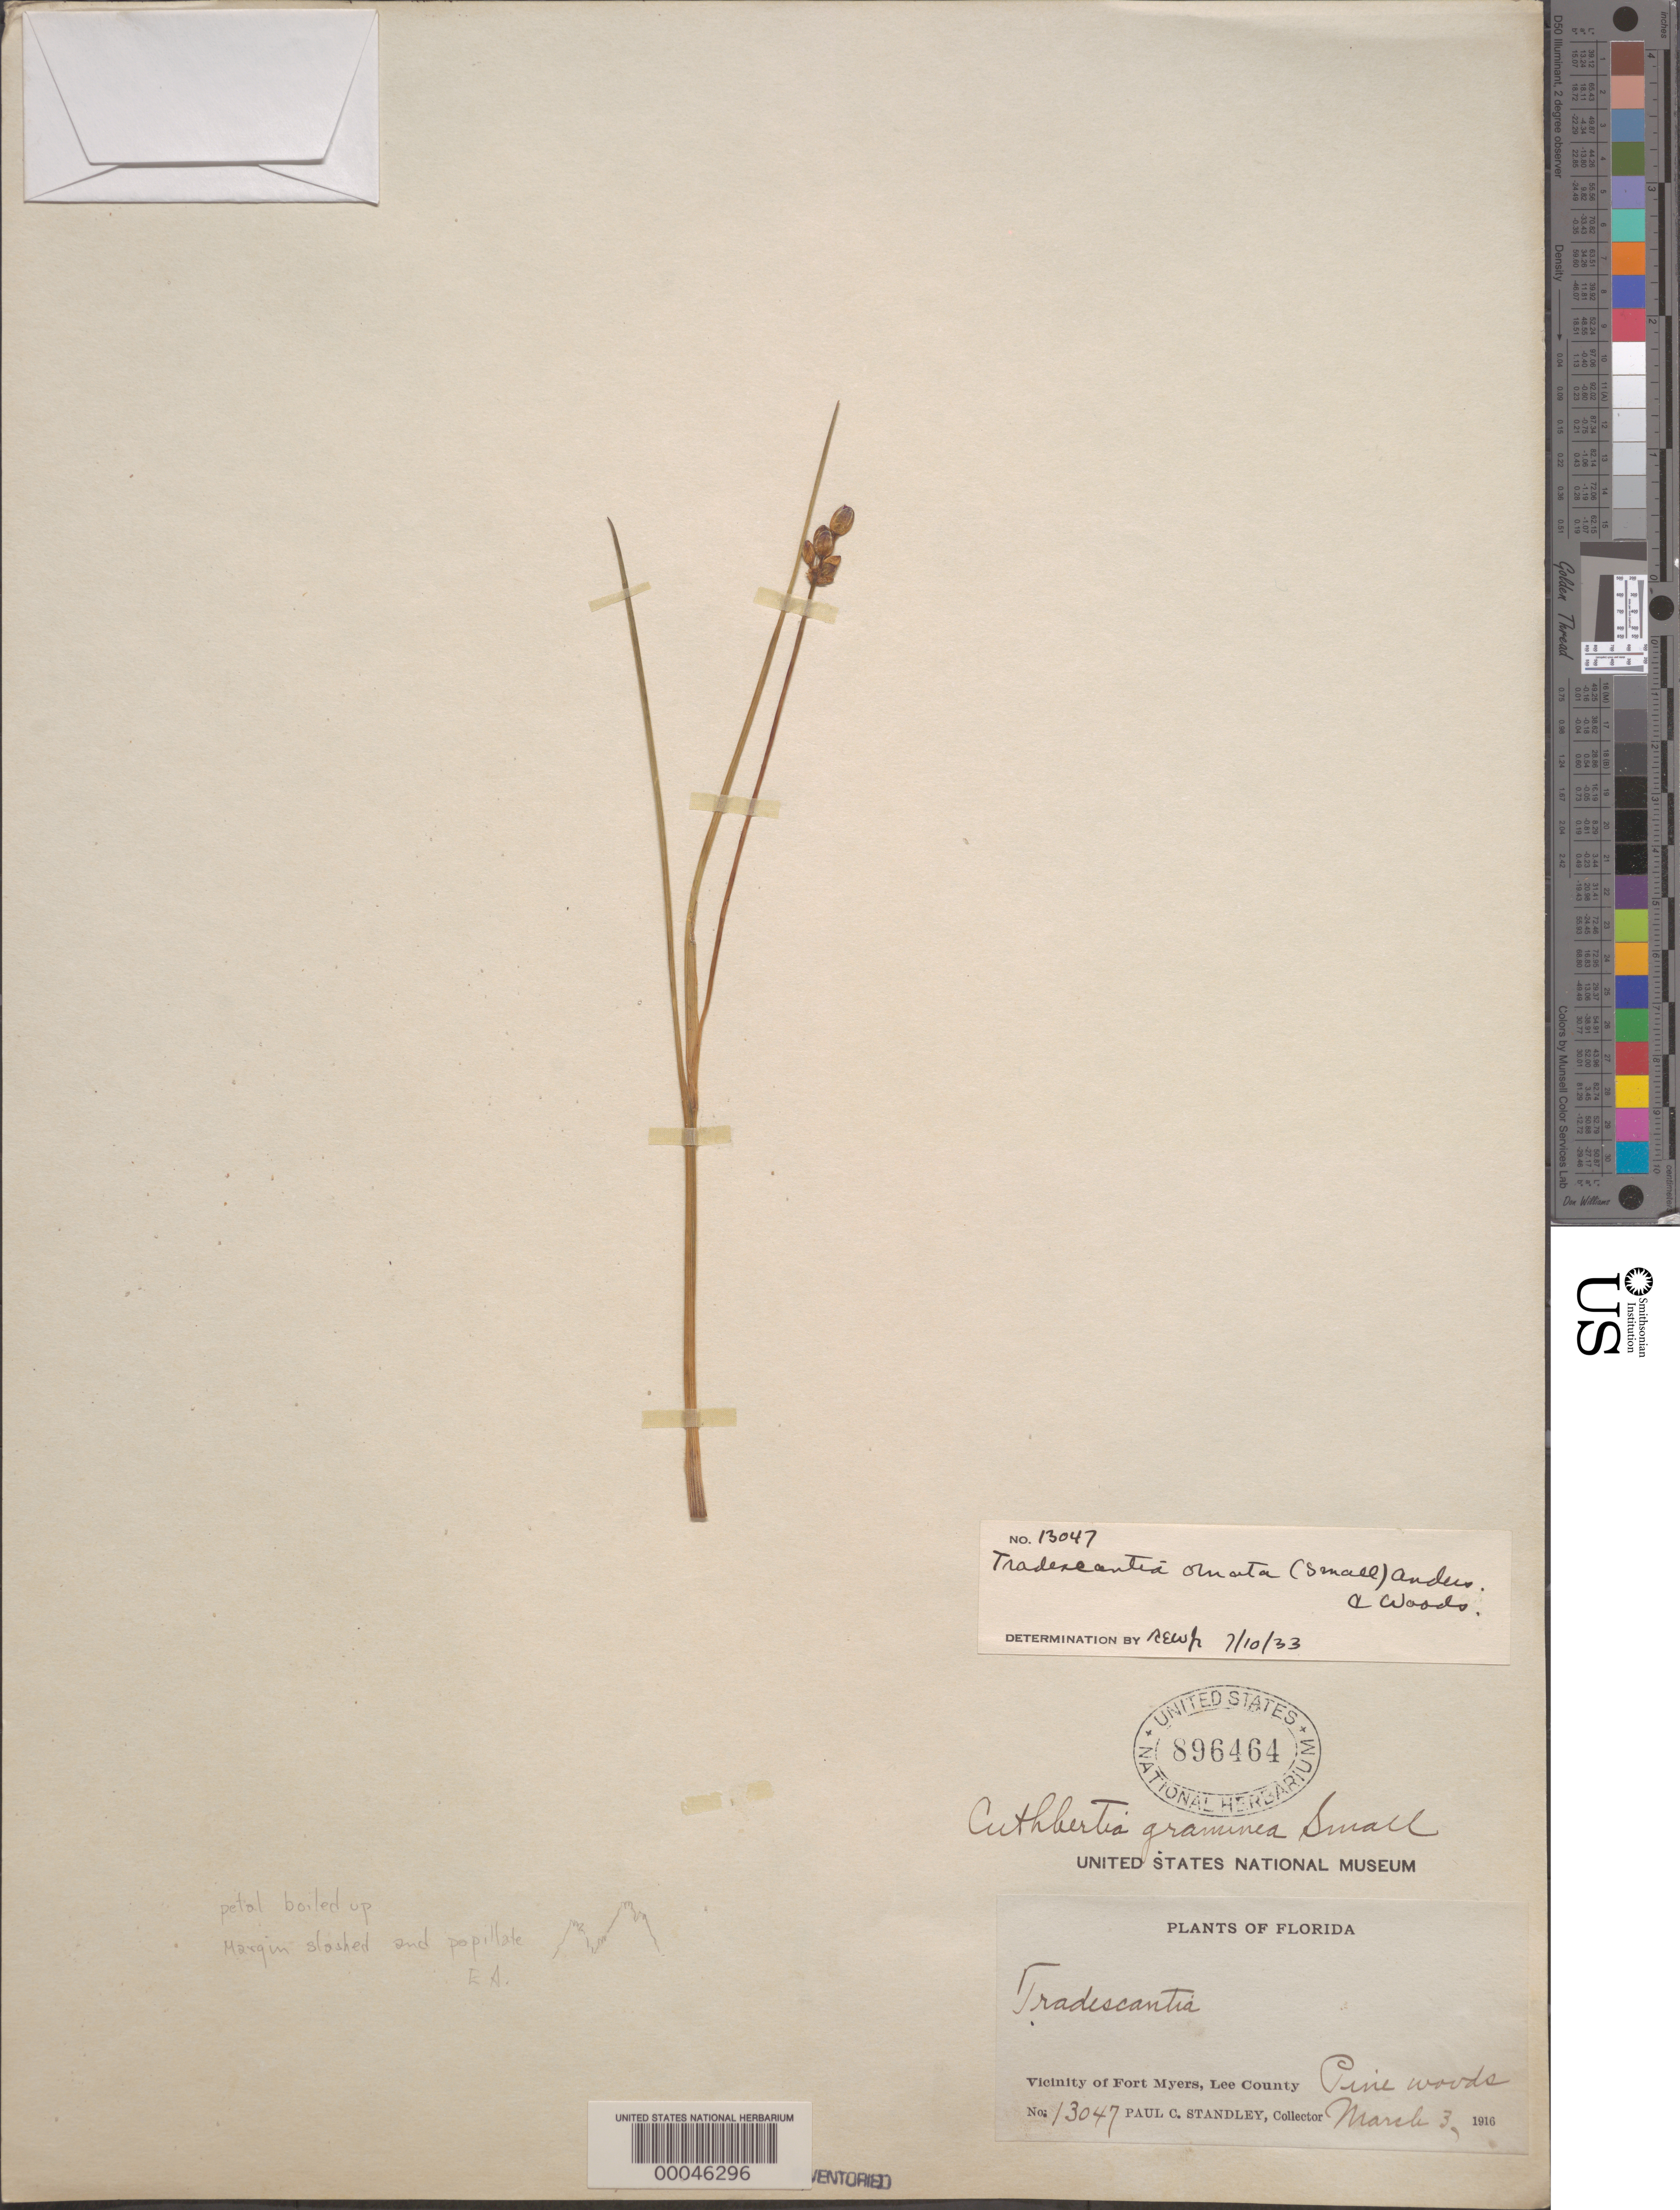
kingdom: Plantae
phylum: Tracheophyta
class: Liliopsida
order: Commelinales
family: Commelinaceae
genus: Cuthbertia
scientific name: Cuthbertia ornata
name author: Small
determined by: Strong, Mark T., (BOT), Smithsonian Institution - National Museum of Natural History (UNITED STATES)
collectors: P. C. Standley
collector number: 13047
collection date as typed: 03 Mar 1916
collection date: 1916-03-03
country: United States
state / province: Florida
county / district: Lee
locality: Fort myerse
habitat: Pine woods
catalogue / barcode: US 896464